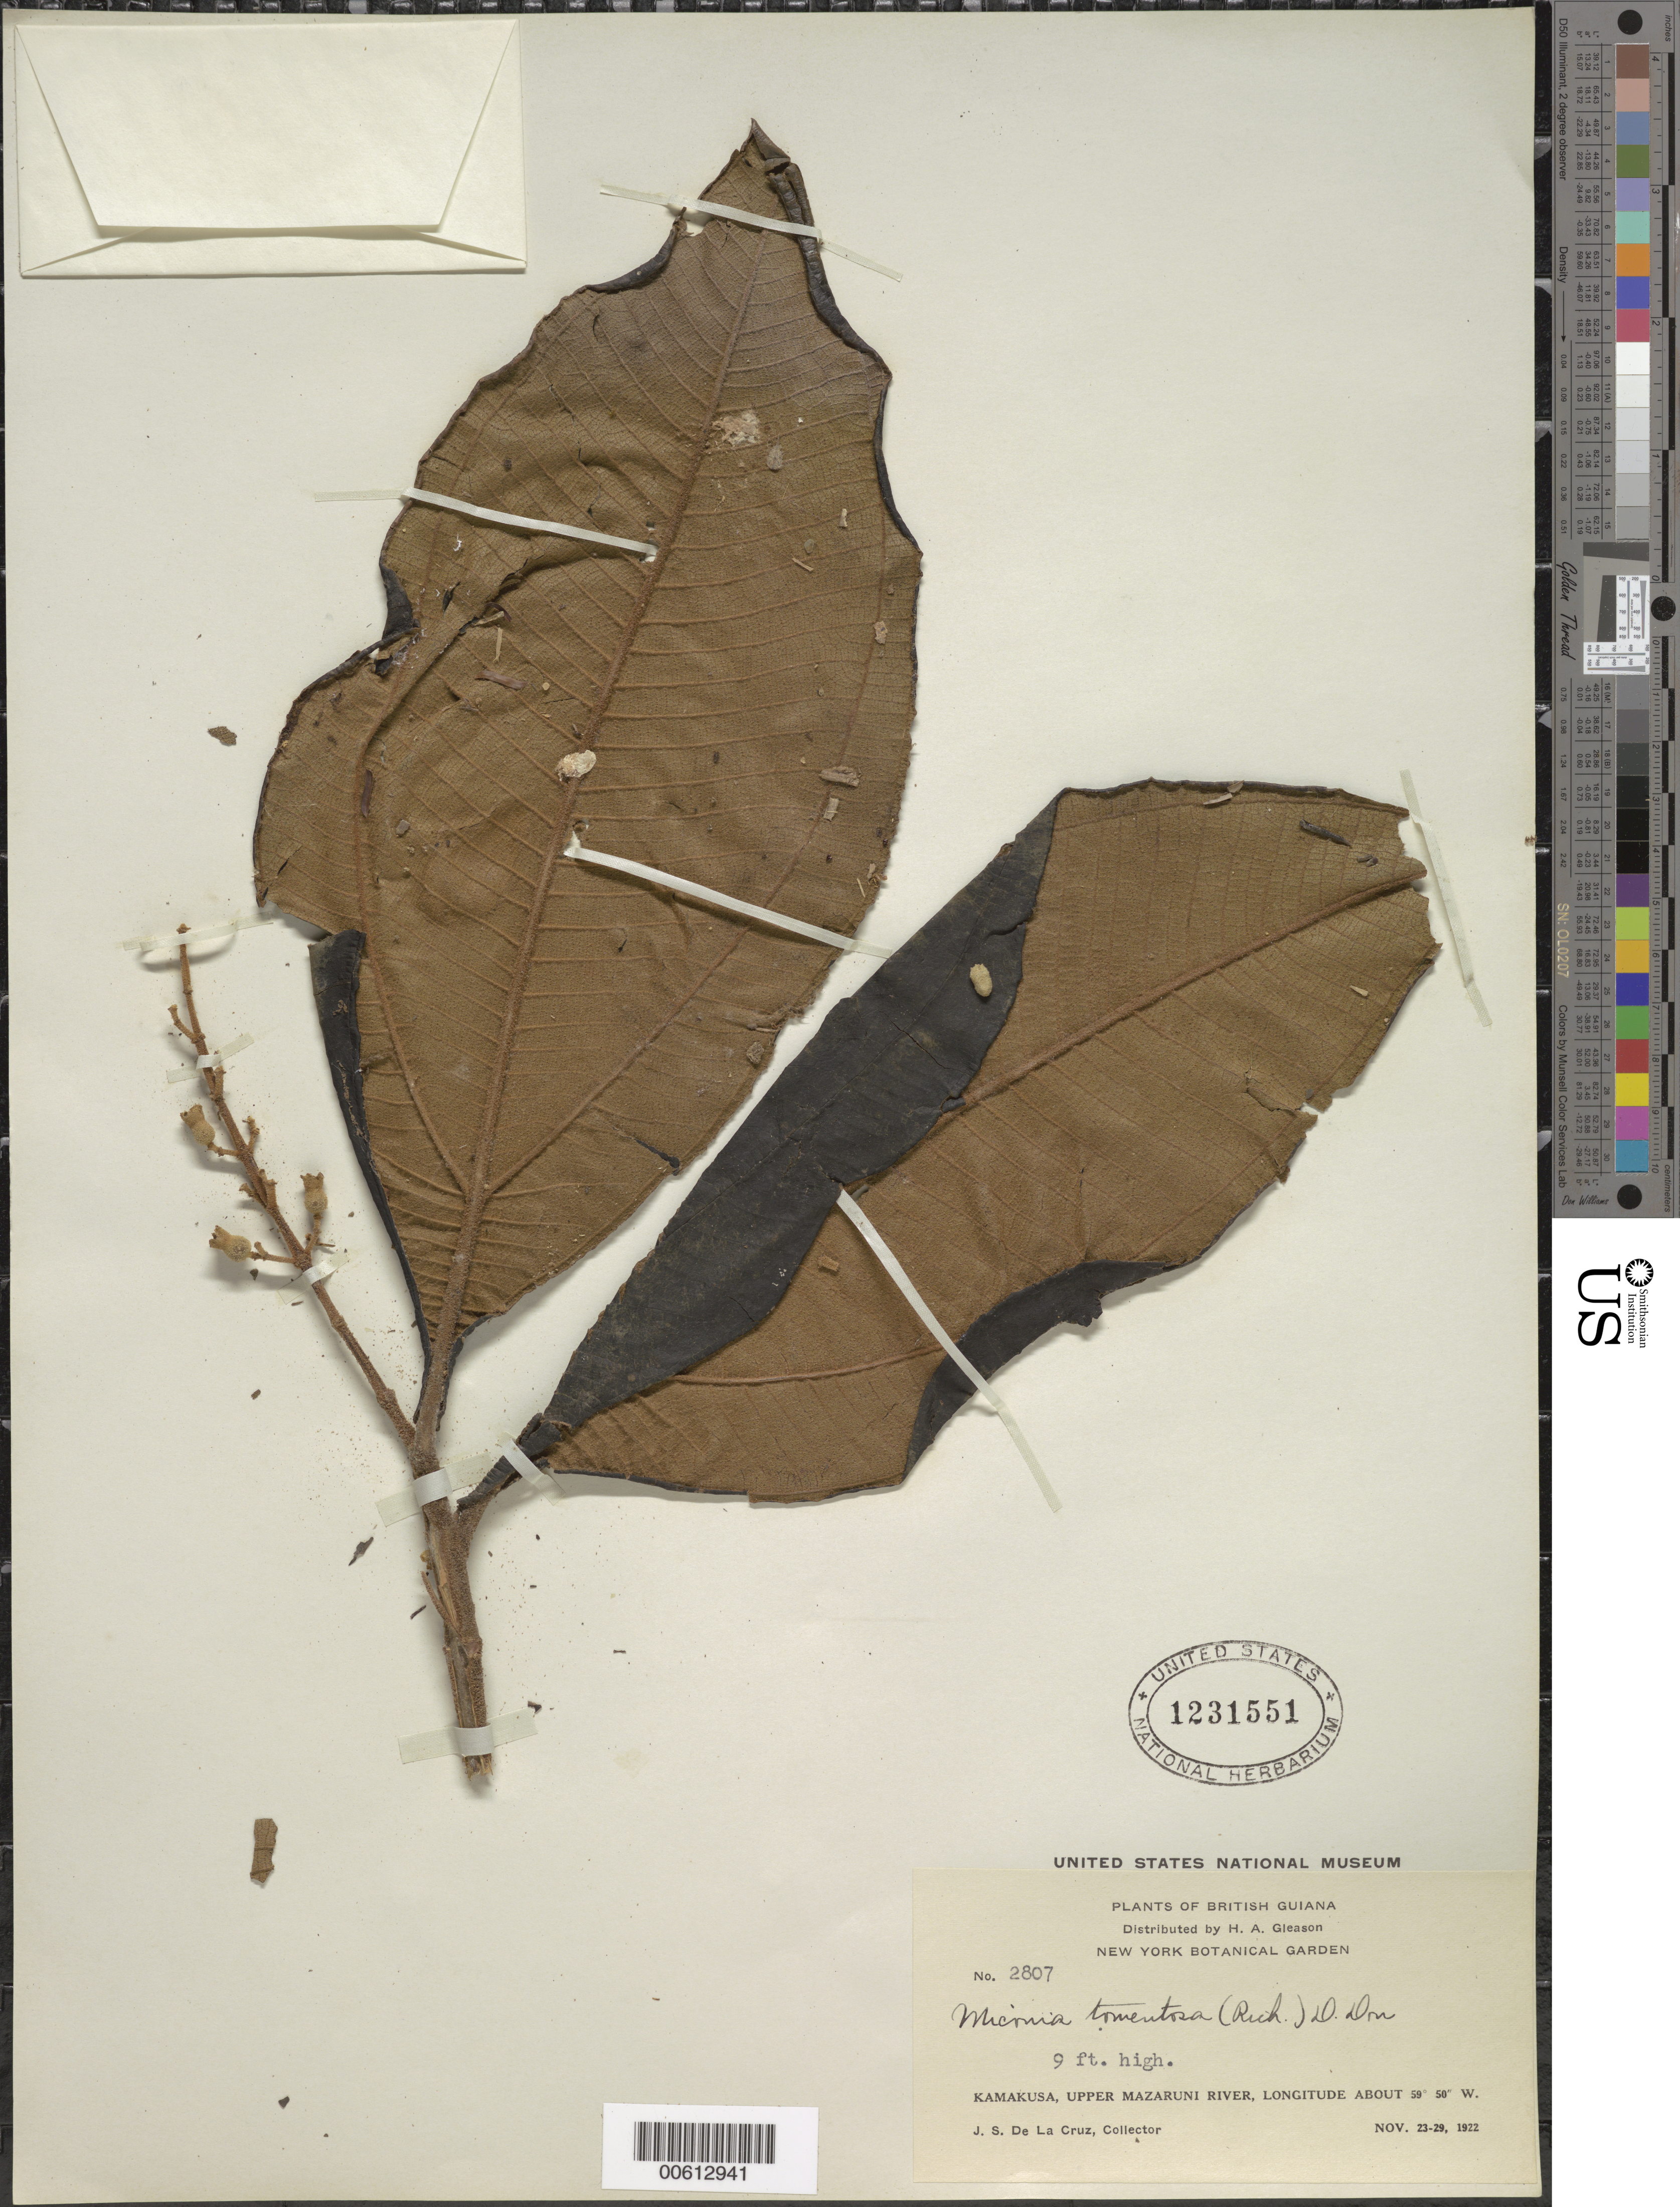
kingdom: Plantae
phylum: Tracheophyta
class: Magnoliopsida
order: Myrtales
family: Melastomataceae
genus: Miconia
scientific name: Miconia tomentosa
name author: (Rich.) D. Don ex DC.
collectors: J. S. de la Cruz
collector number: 2807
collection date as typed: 23-Nov-22 to 29-Nov-22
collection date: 1922-11-23/1922-11-29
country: Guyana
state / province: Cuyuni-Mazaruni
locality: Kamakusa, Upper Mazaruni R.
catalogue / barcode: US 1231551